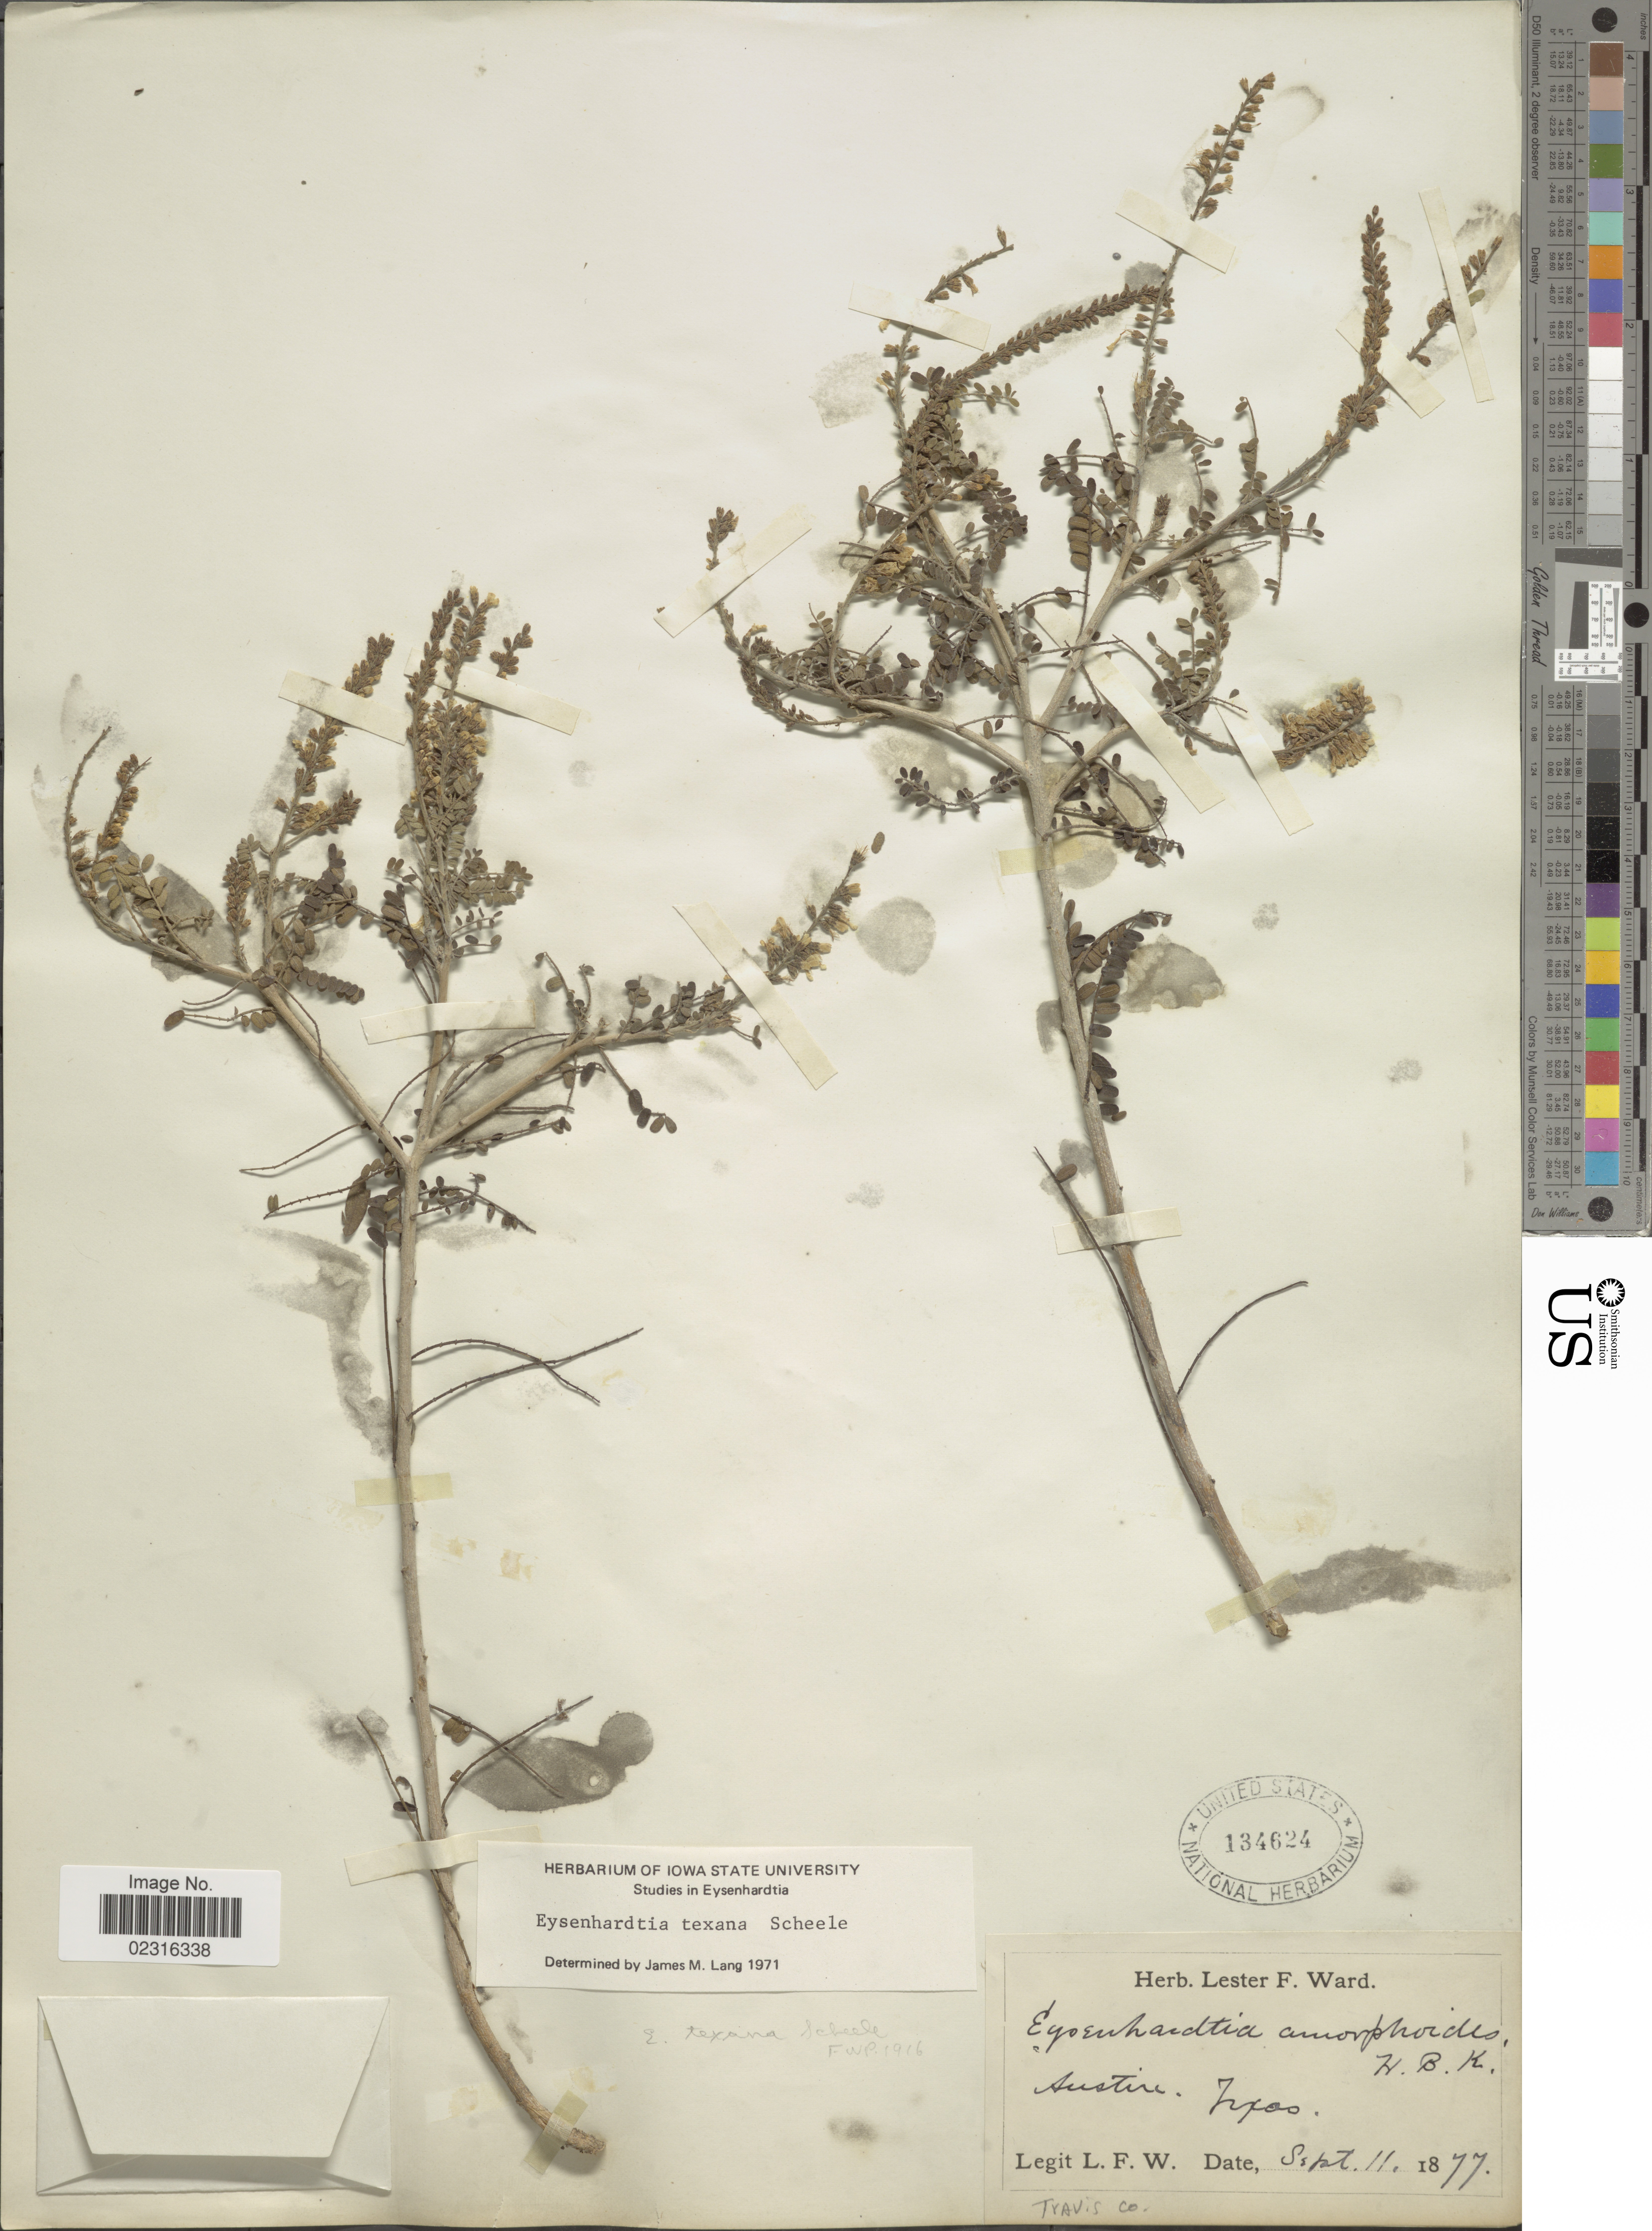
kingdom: Plantae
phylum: Tracheophyta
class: Magnoliopsida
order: Fabales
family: Fabaceae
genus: Eysenhardtia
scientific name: Eysenhardtia texana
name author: Scheele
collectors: L. F. Ward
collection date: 1877-09-11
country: United States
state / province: Texas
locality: Austin, Travis Co.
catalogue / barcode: US 134624